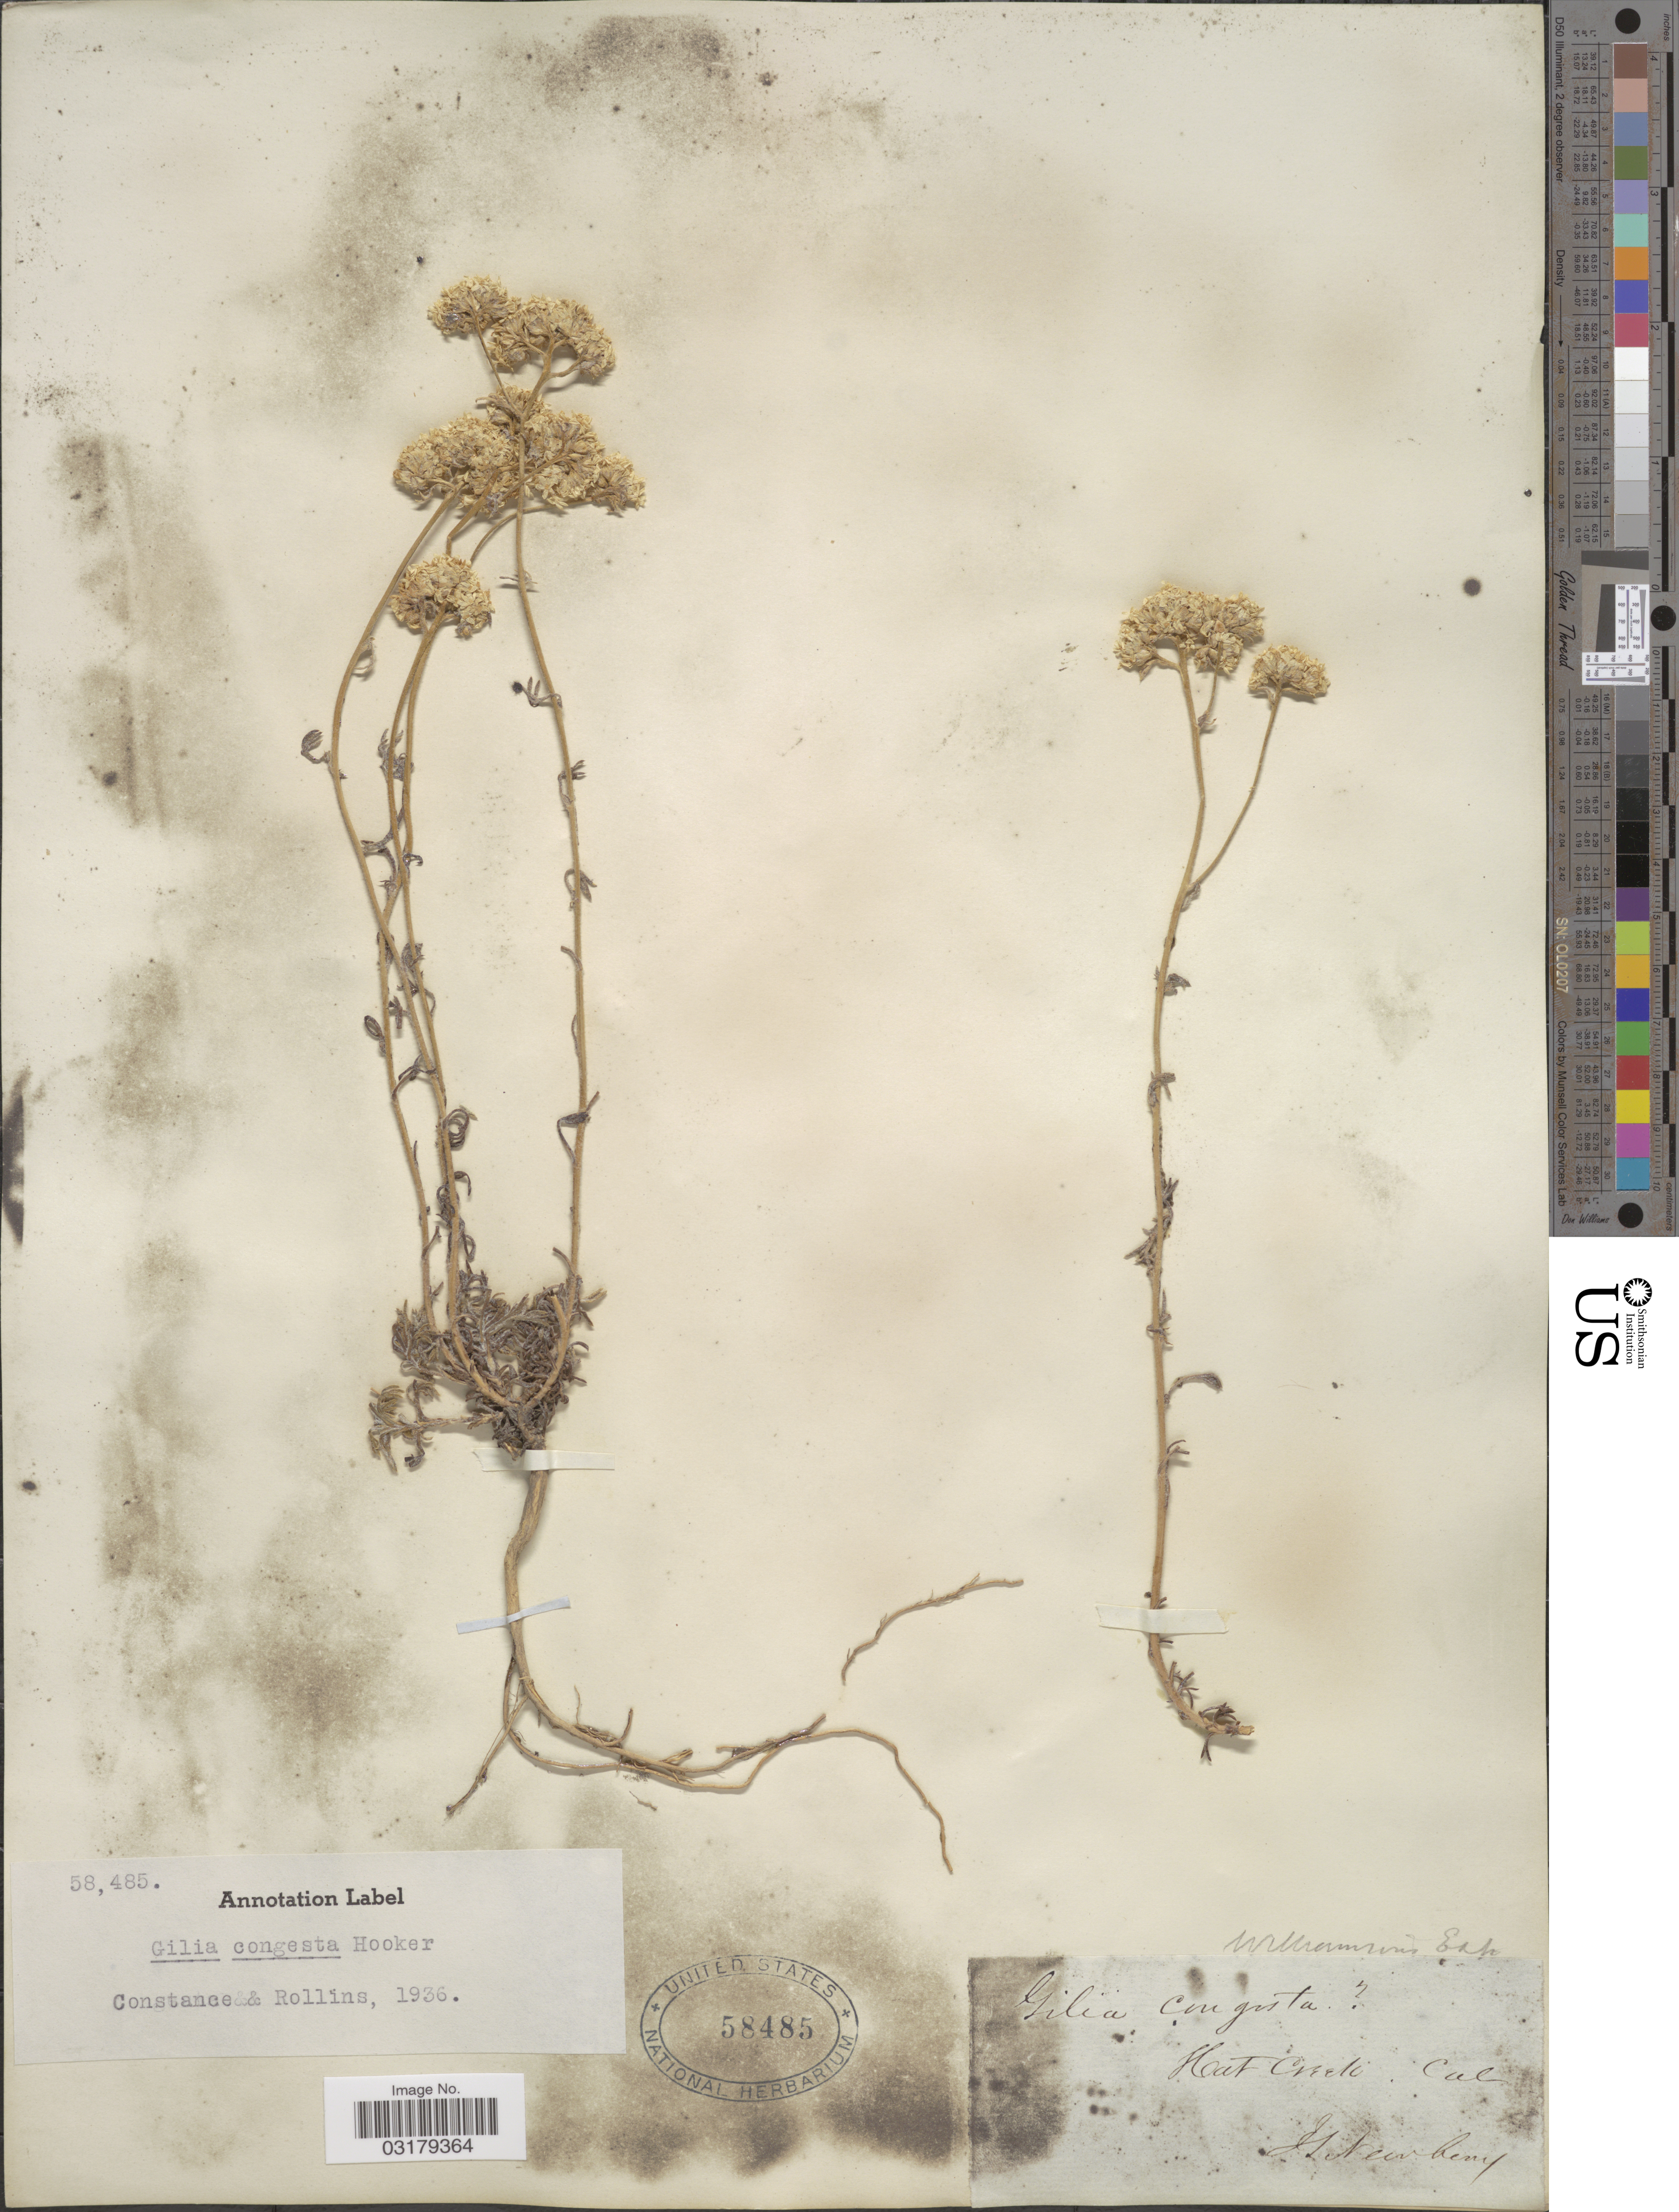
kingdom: Plantae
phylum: Tracheophyta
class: Magnoliopsida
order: Ericales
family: Polemoniaceae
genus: Ipomopsis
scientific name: Ipomopsis congesta var. palmifrons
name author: Brand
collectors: J. S. Newberry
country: United States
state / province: California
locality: Hat Creek.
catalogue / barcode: US 58485